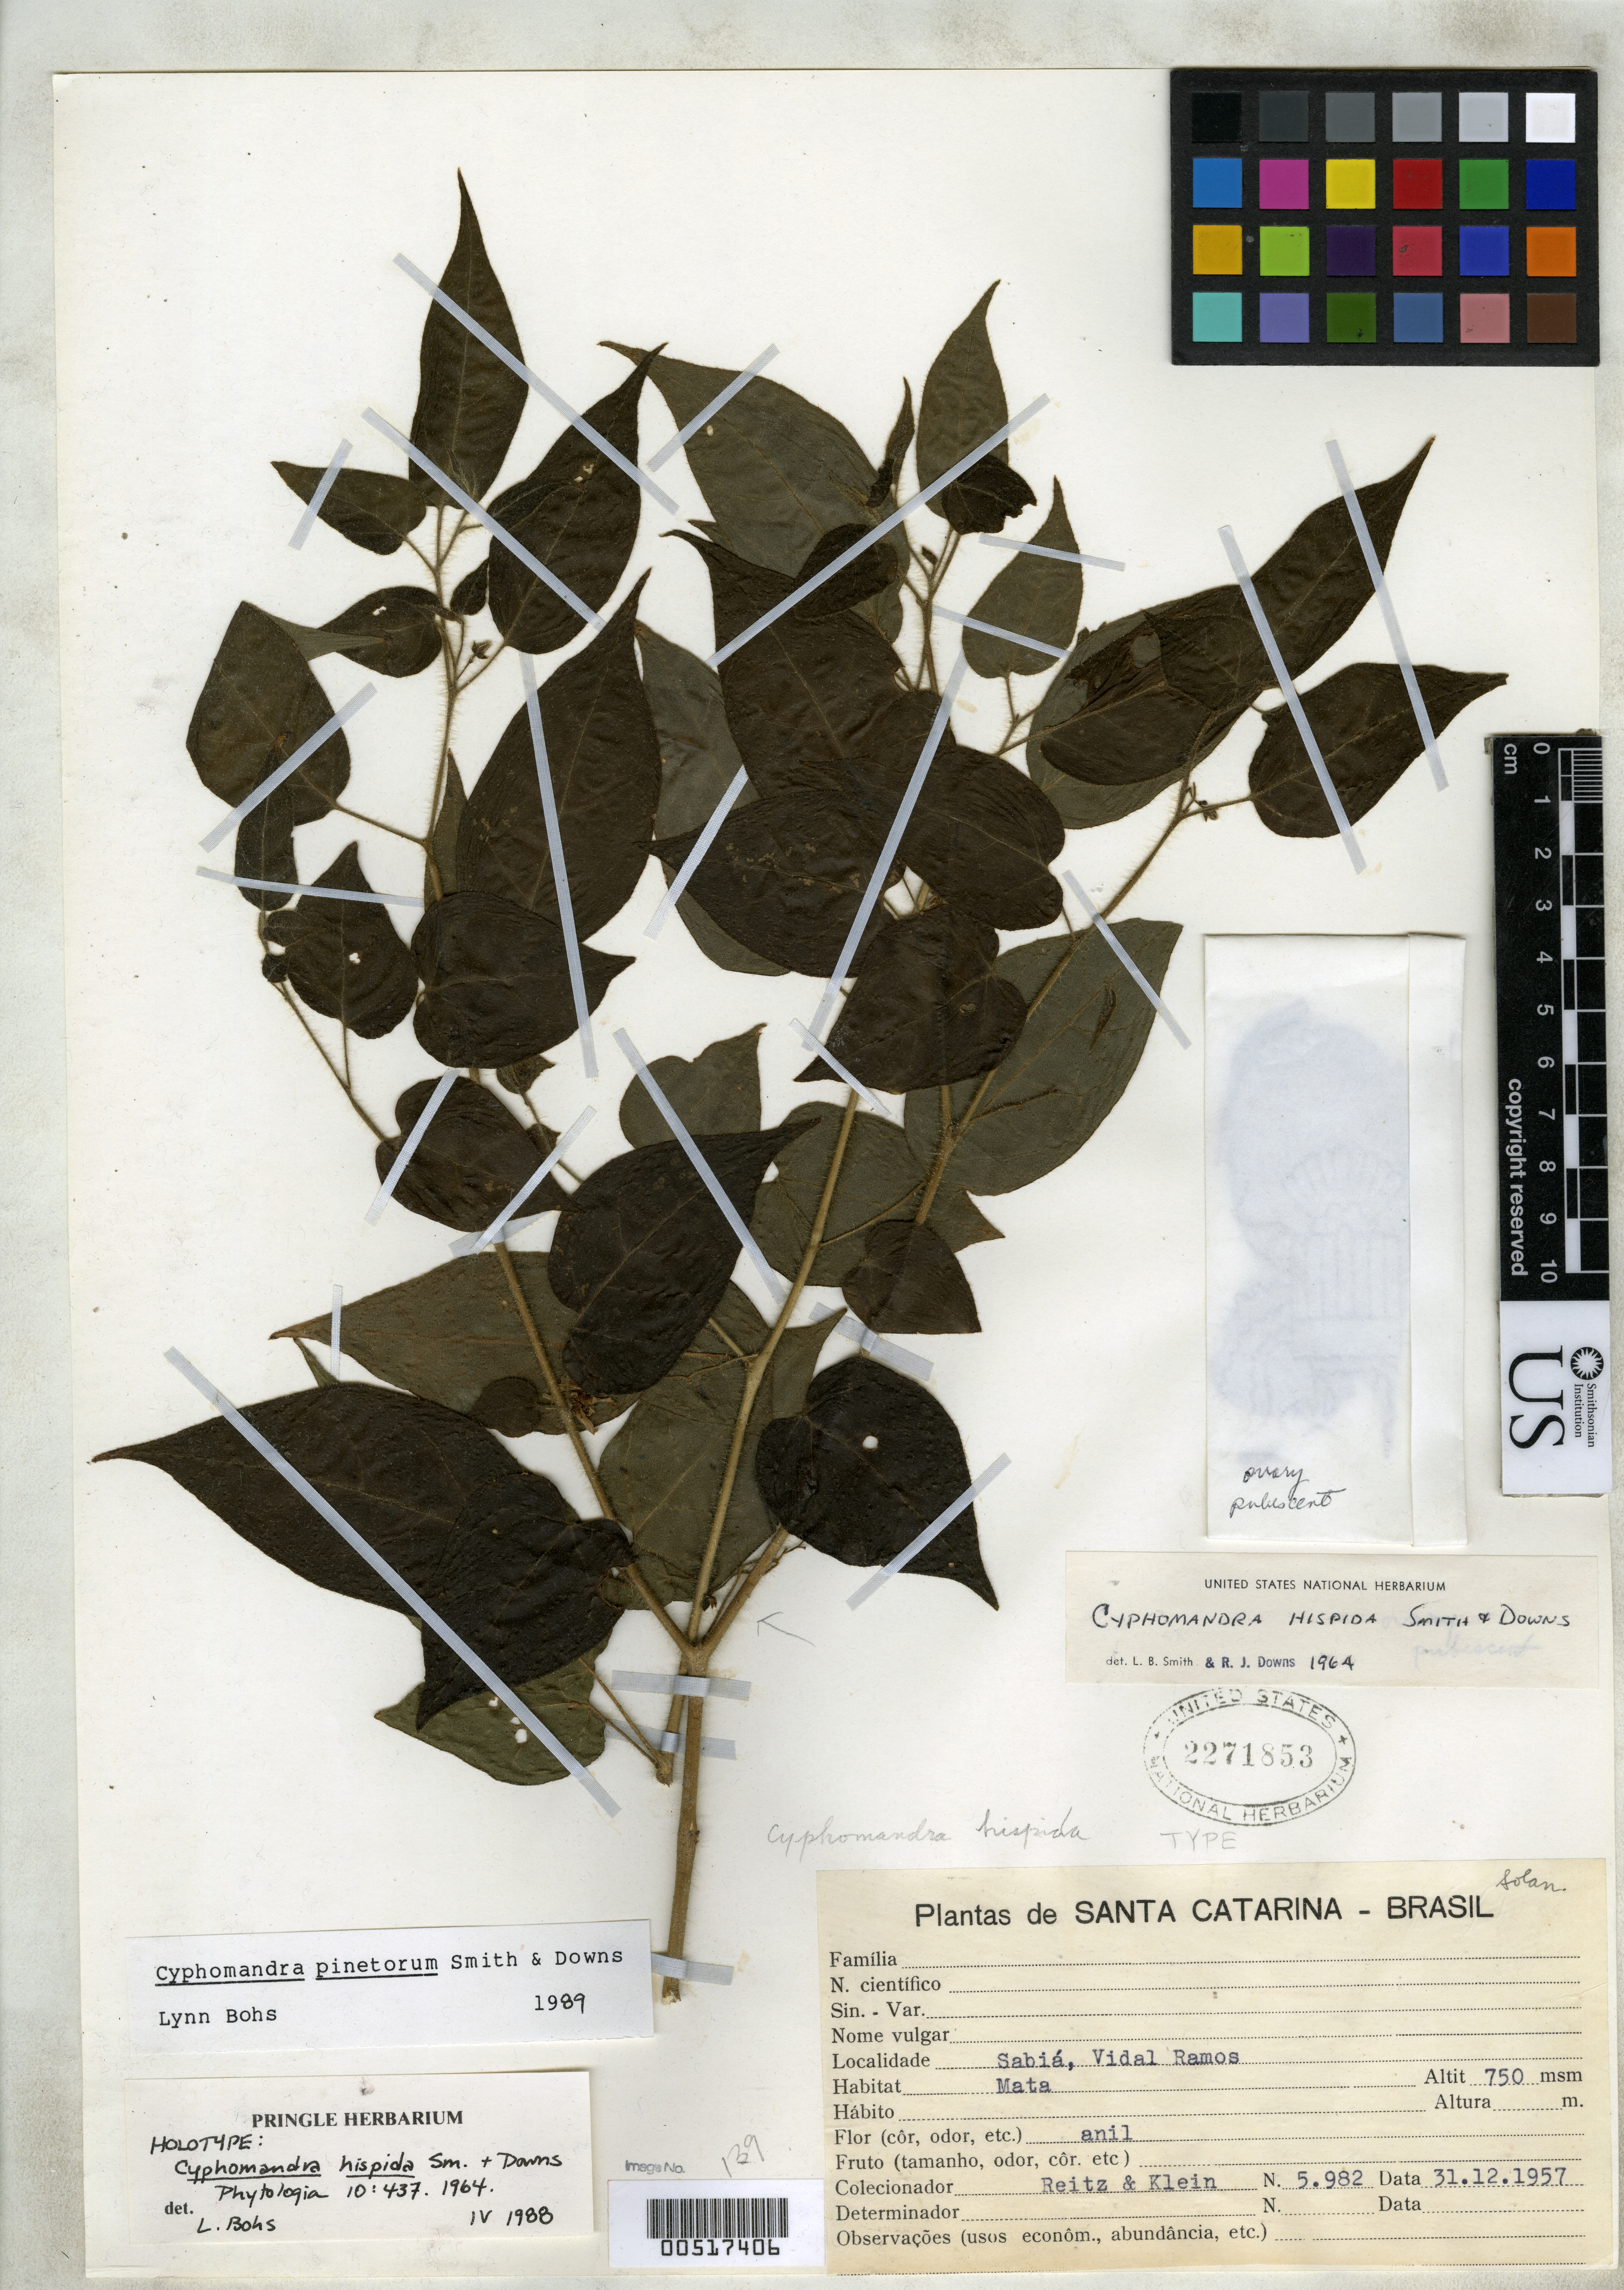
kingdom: Plantae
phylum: Tracheophyta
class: Magnoliopsida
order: Solanales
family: Solanaceae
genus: Cyphomandra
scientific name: Cyphomandra hispida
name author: L.B. Sm. & Downs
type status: Holotype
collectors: R. Reitz & R. M. Klein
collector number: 5982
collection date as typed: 31 Dec 1957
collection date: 1957-12-31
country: Brazil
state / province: Santa Catarina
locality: Sabia, Vidal Ramos.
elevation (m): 750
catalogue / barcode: US 2271853